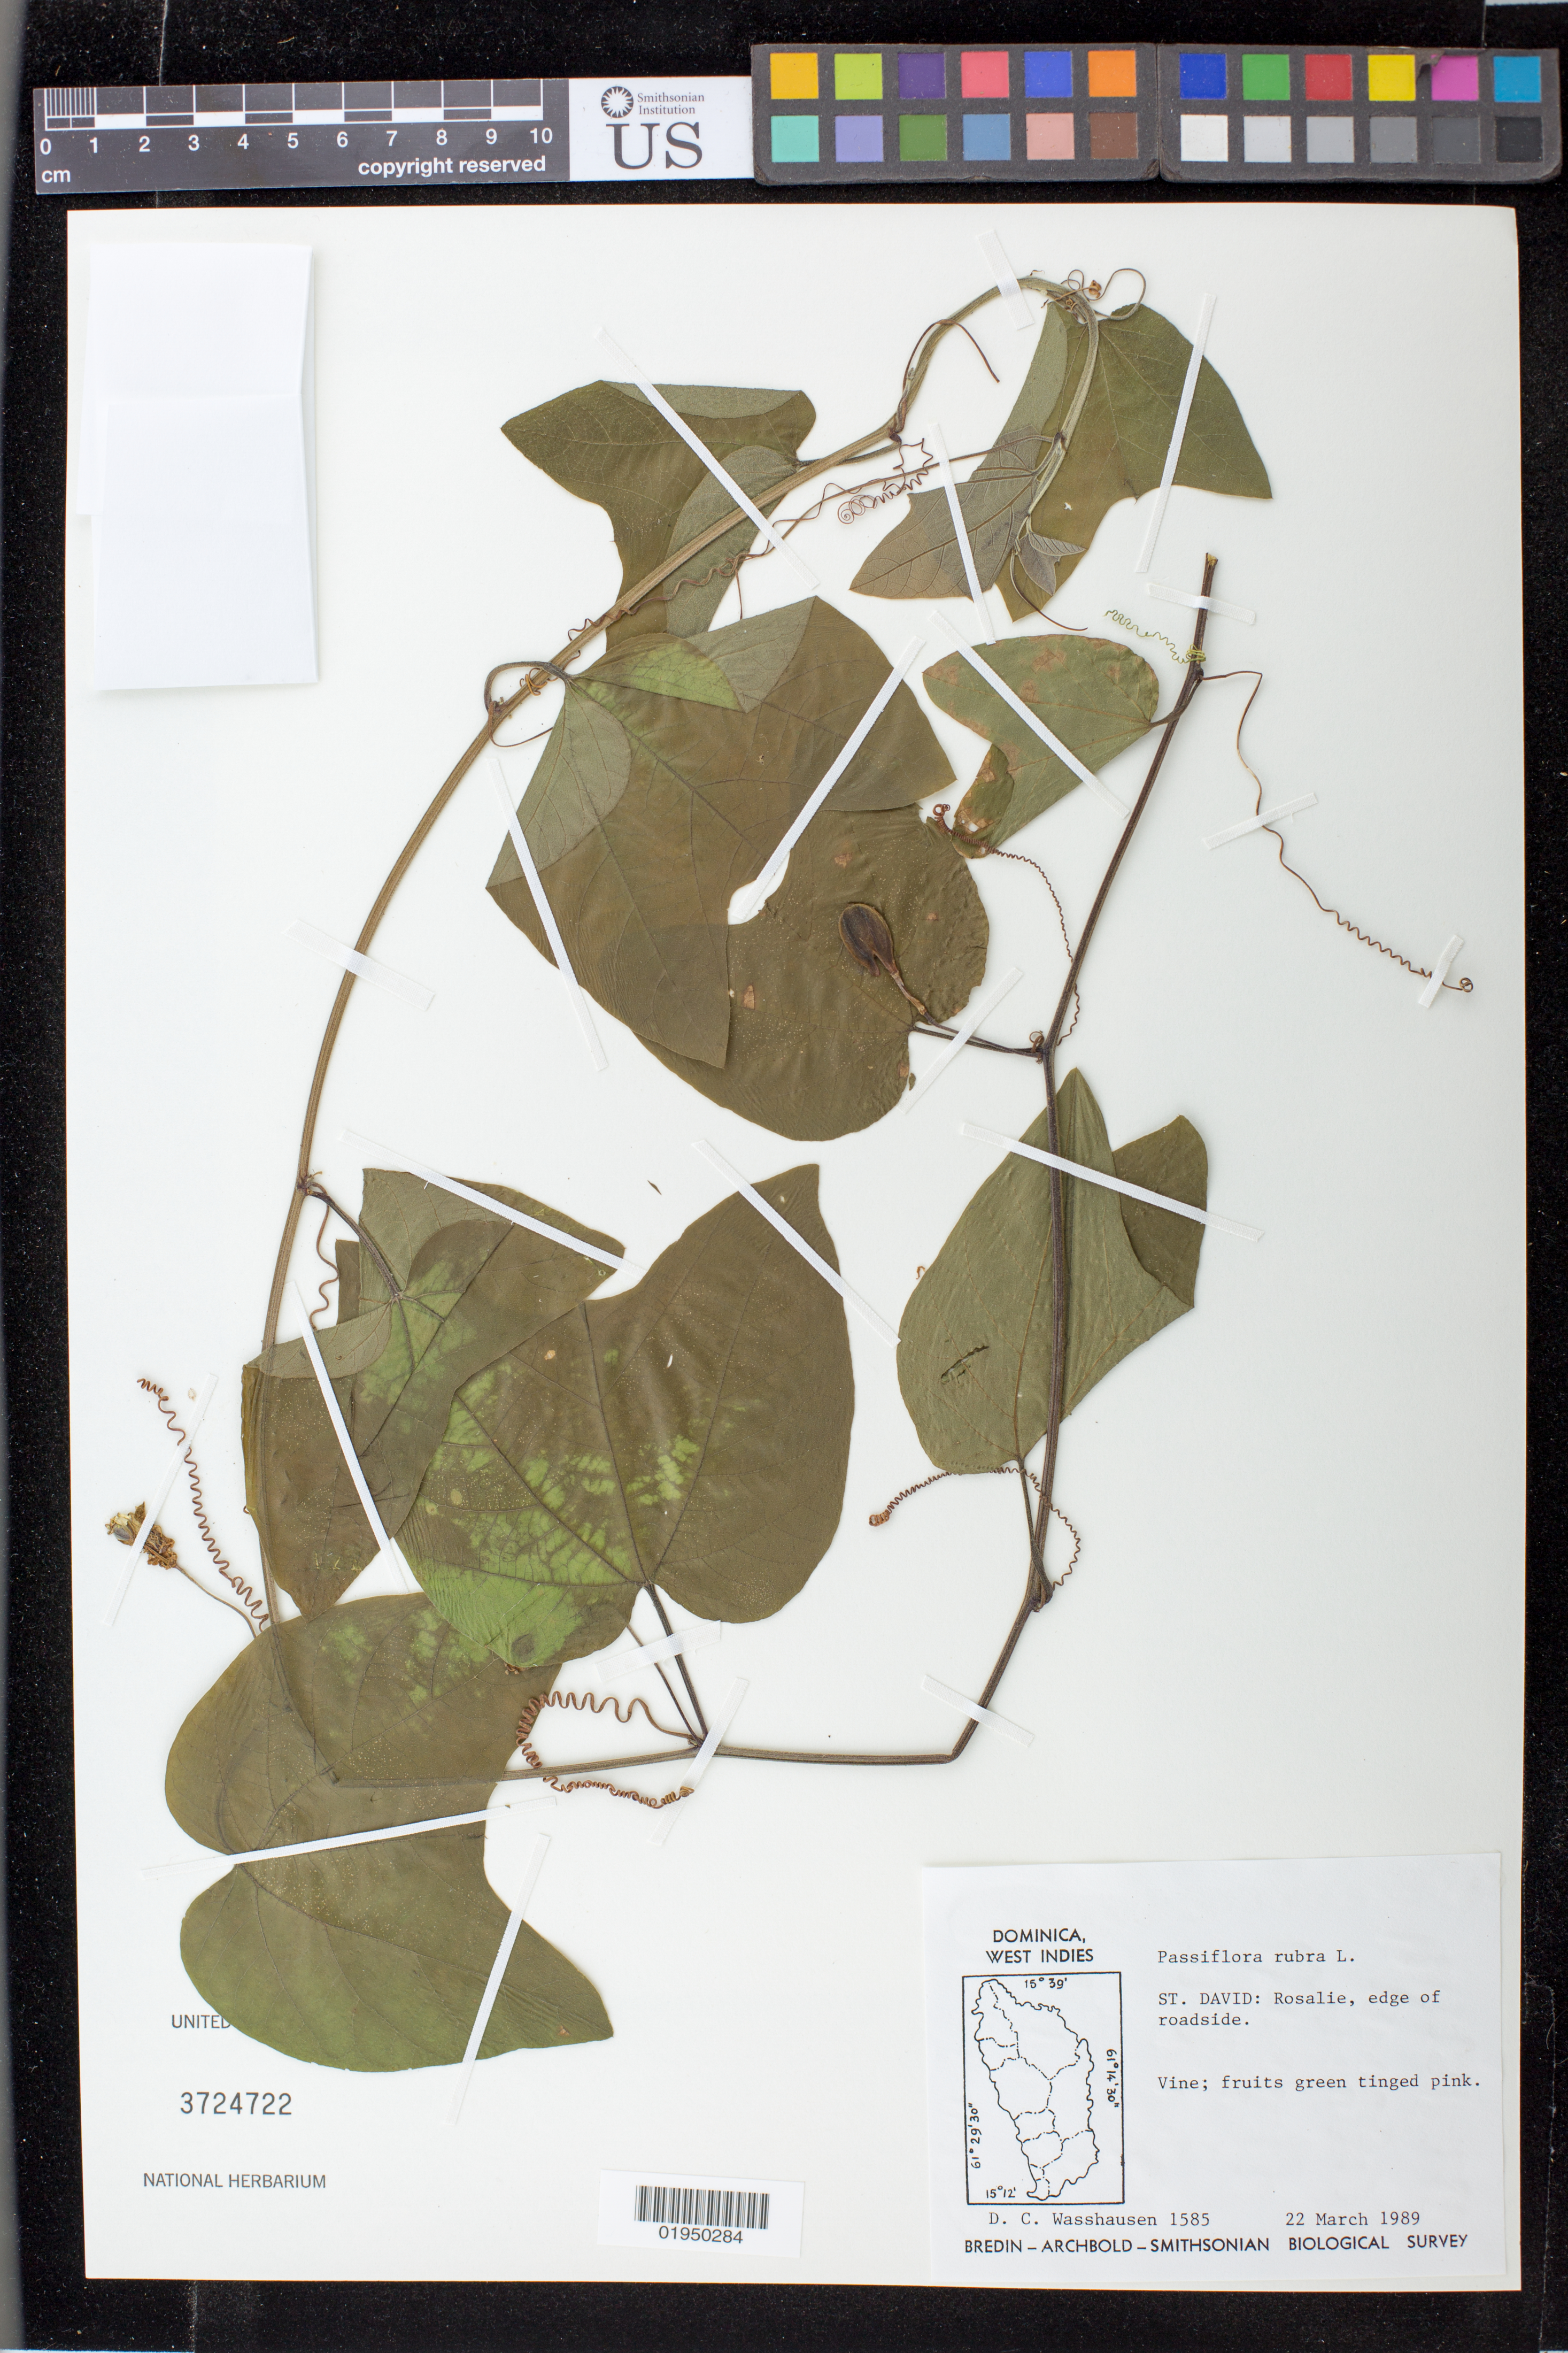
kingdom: Plantae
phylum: Tracheophyta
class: Magnoliopsida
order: Malpighiales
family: Passifloraceae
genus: Passiflora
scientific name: Passiflora rubra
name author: L.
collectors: D. C. Wasshausen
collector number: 1585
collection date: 1989-03-22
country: Dominica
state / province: St. David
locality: Rosalie, edge of roadside.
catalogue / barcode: US 3724722